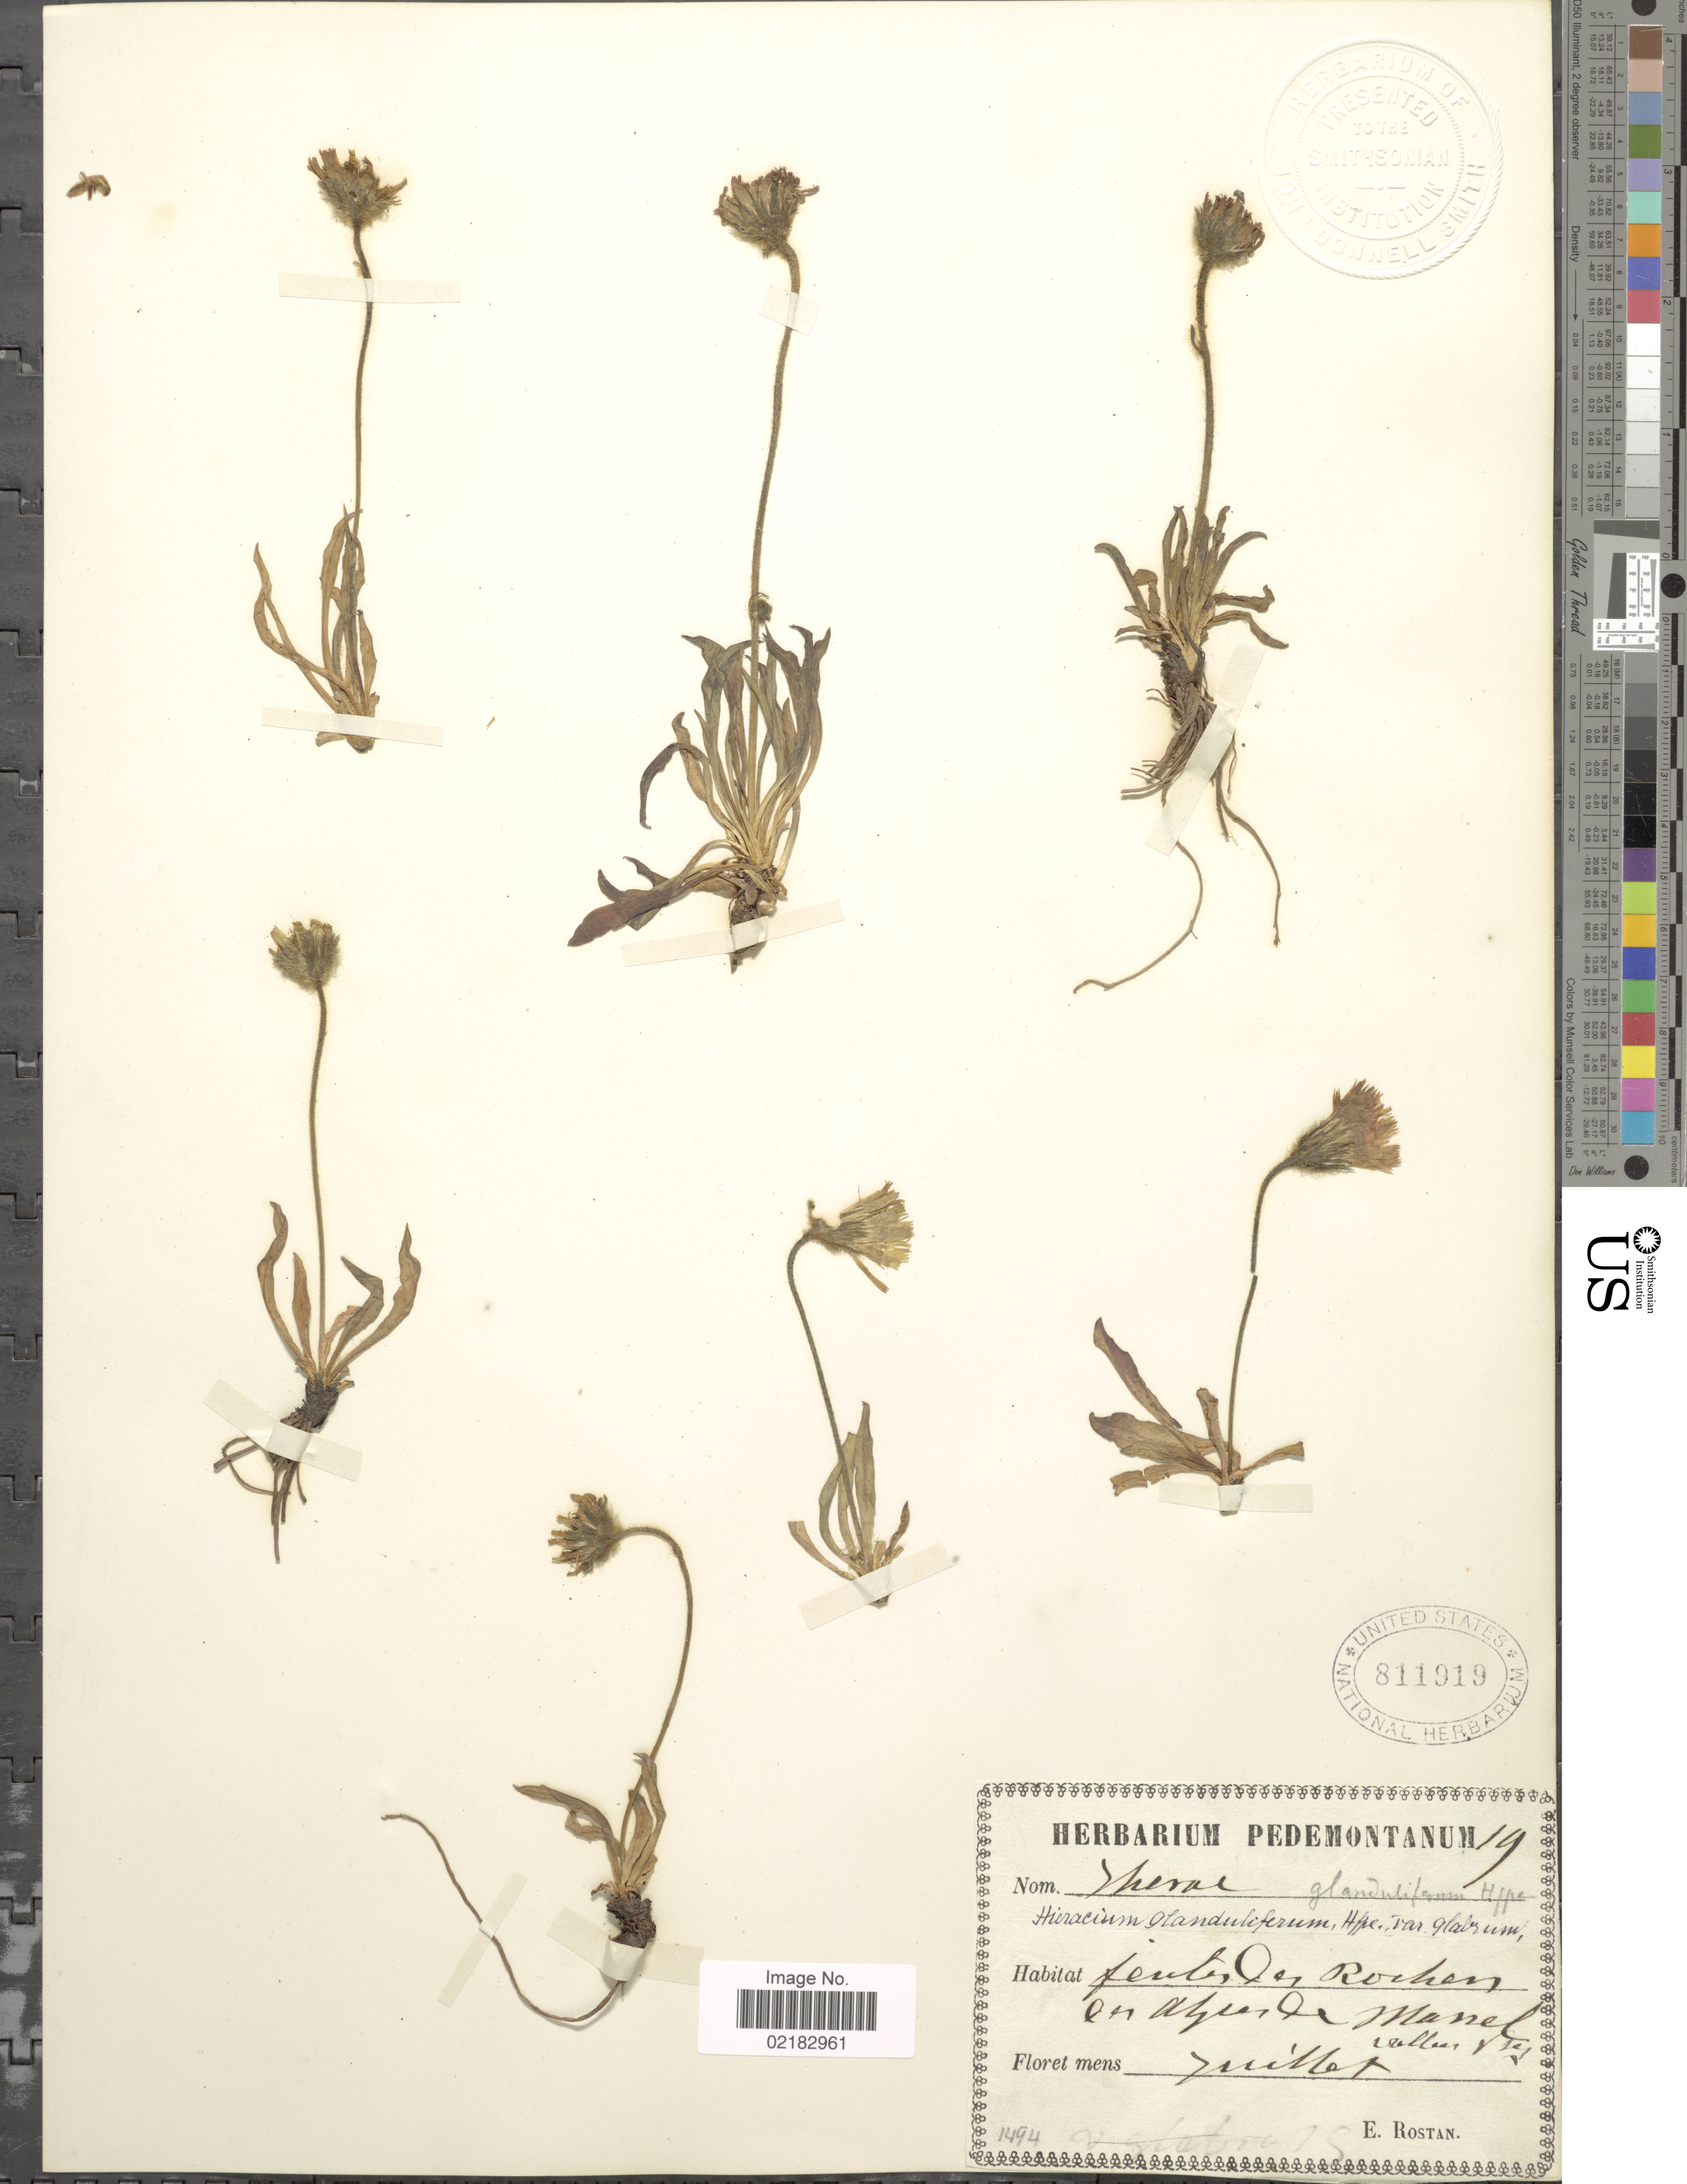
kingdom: Plantae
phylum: Tracheophyta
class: Magnoliopsida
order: Asterales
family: Asteraceae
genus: Hieracium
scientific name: Hieracium piliferum subsp. glanduliferum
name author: (Hoppe) Zahn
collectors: E. Rostan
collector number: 1494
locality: Feuteson Rochen en Aljenze Manel vallen Ny [interpreted]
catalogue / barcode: US 811919